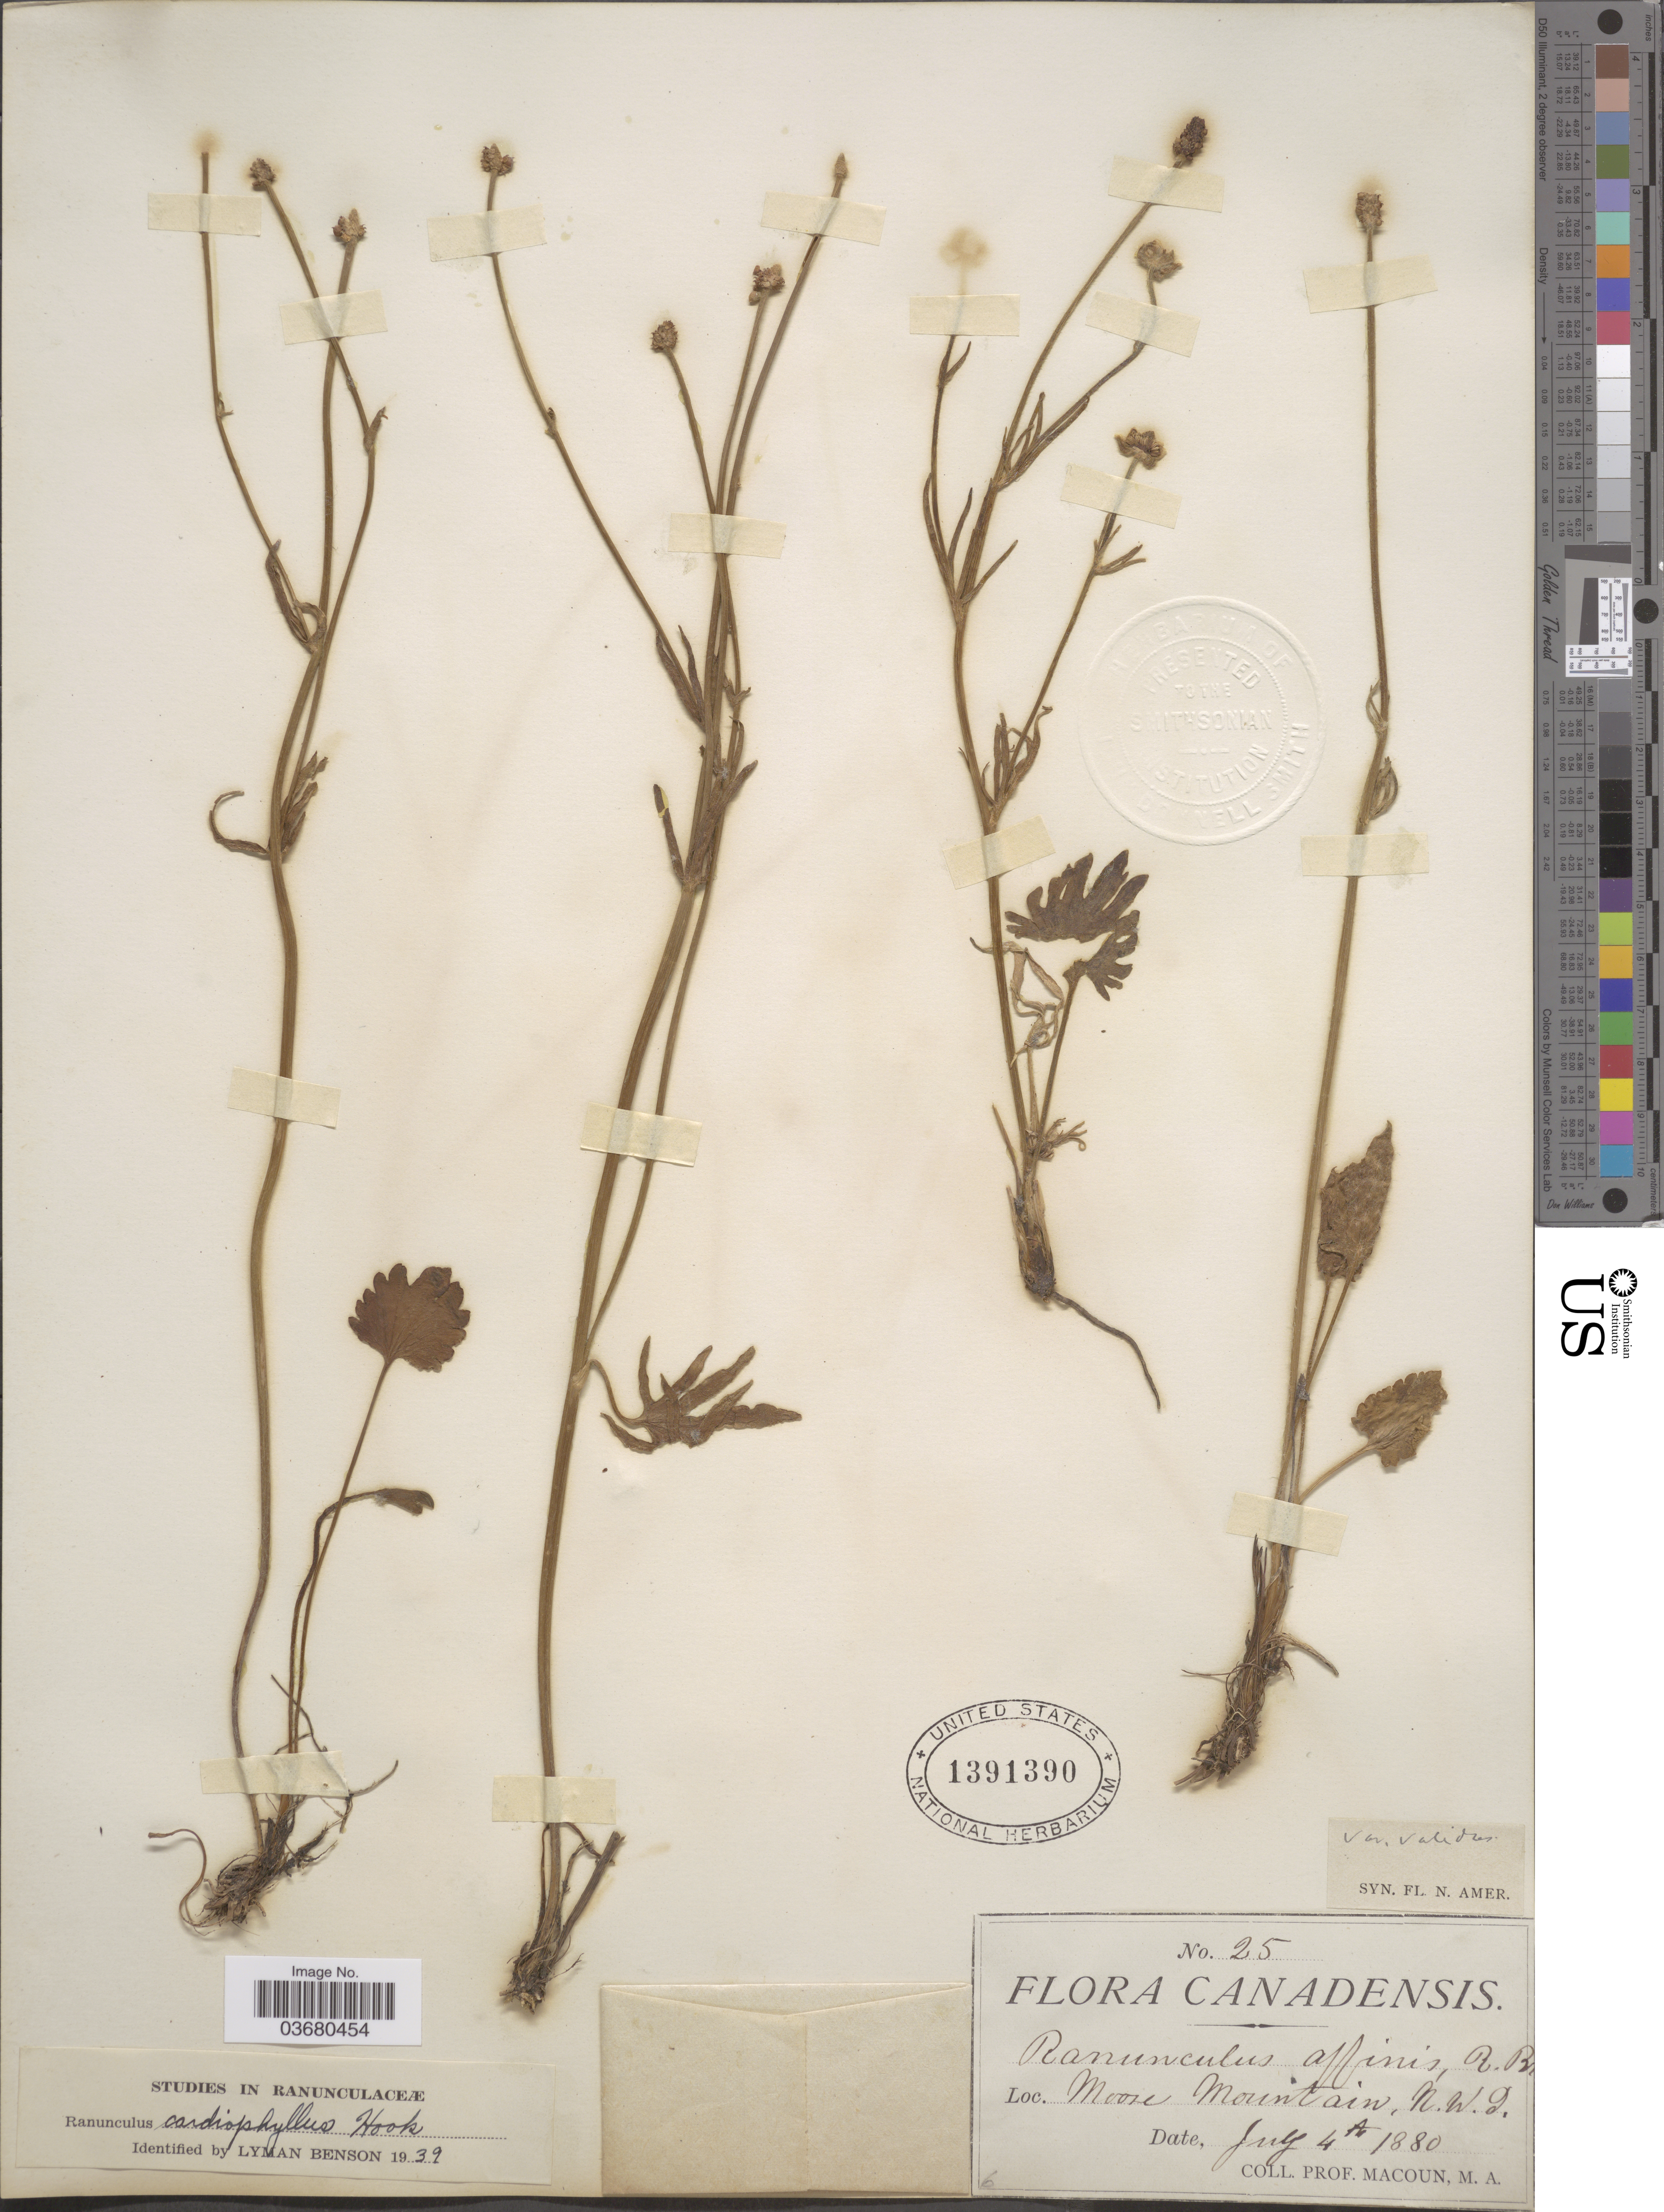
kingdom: Plantae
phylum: Tracheophyta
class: Magnoliopsida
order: Ranunculales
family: Ranunculaceae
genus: Ranunculus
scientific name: Ranunculus cardiophyllus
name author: Hook.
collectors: M. Macoun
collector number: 25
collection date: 1880-07-04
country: Canada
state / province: Northwest Territories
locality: Moose Mountain.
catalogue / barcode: US 1391390